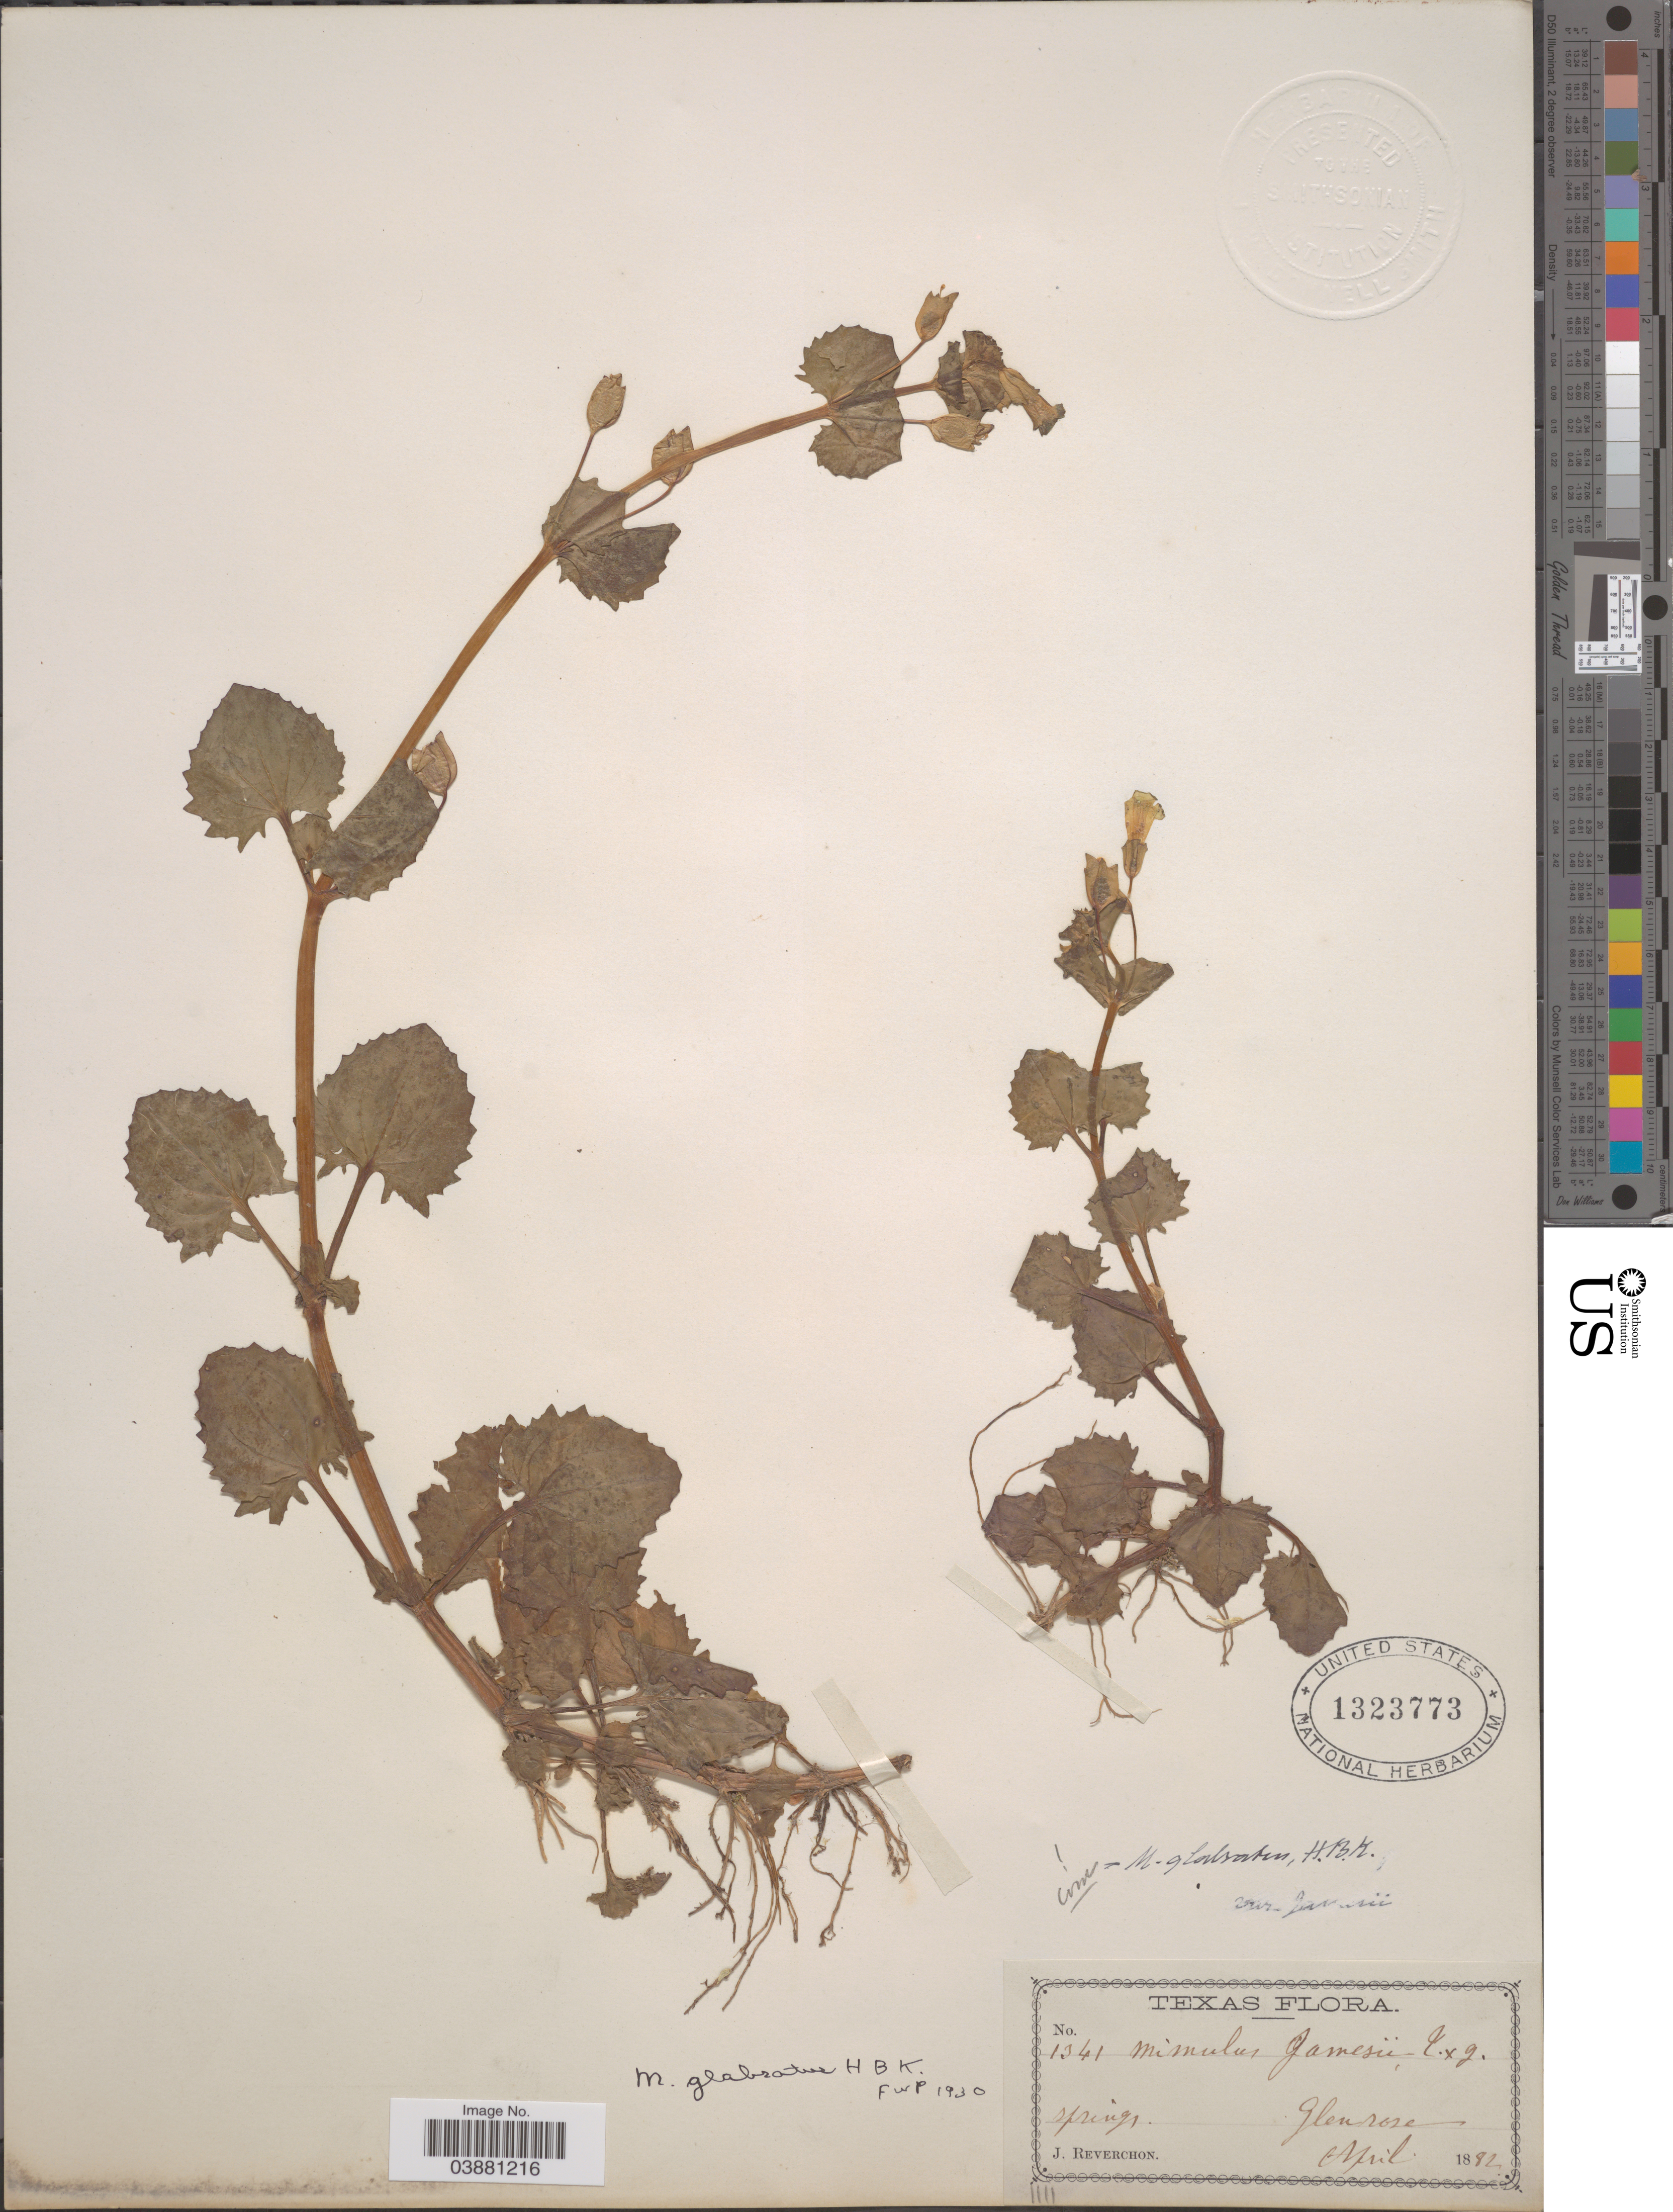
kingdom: Plantae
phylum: Tracheophyta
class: Magnoliopsida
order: Lamiales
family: Phrymaceae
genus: Mimulus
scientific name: Mimulus glabratus var. jamesii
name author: (Torr. & A. Gray ex Benth.) A. Gray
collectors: J. Reverchon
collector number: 1341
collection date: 1892-04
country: United States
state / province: Texas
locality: Glenrose.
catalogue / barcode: US 1323773